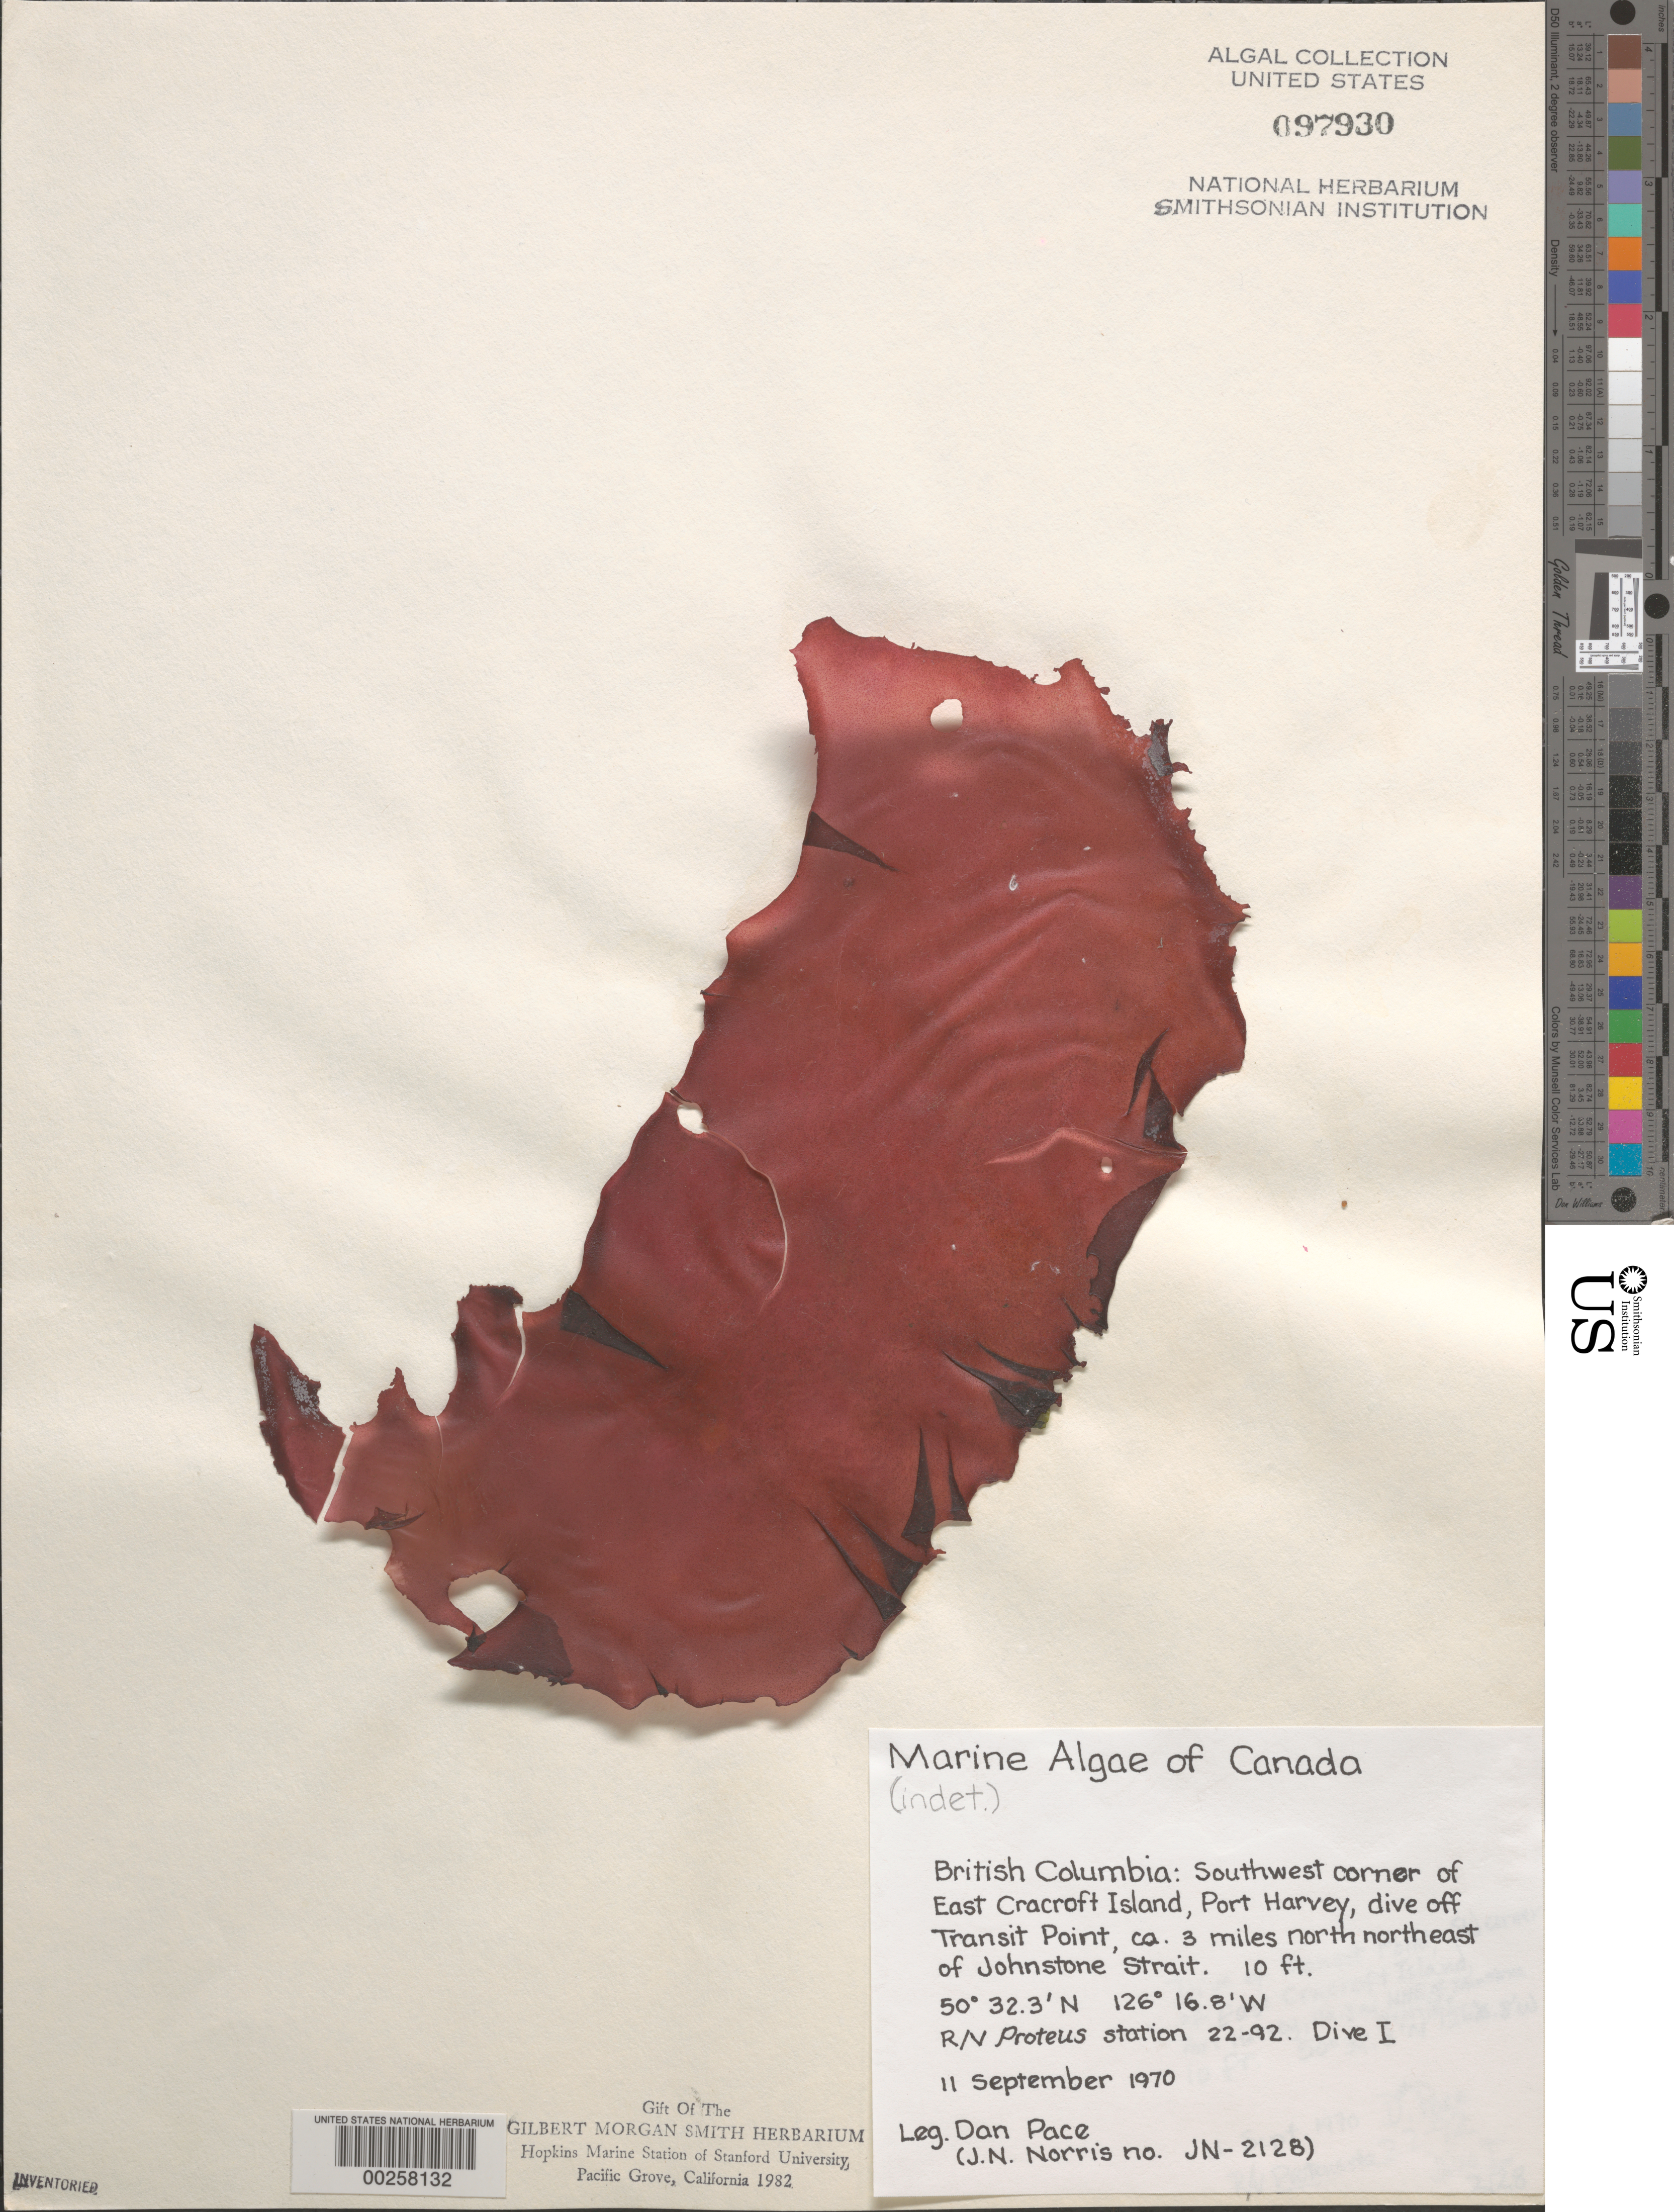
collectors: D. Pace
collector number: Jn-2128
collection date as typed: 11 Sep 1970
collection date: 1970-09-11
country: Canada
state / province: British Columbia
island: East Cracroft Island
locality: Port Harvey, off Transit Point, ca. 3 miles north northeast of Johnstone Strait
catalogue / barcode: US 97930